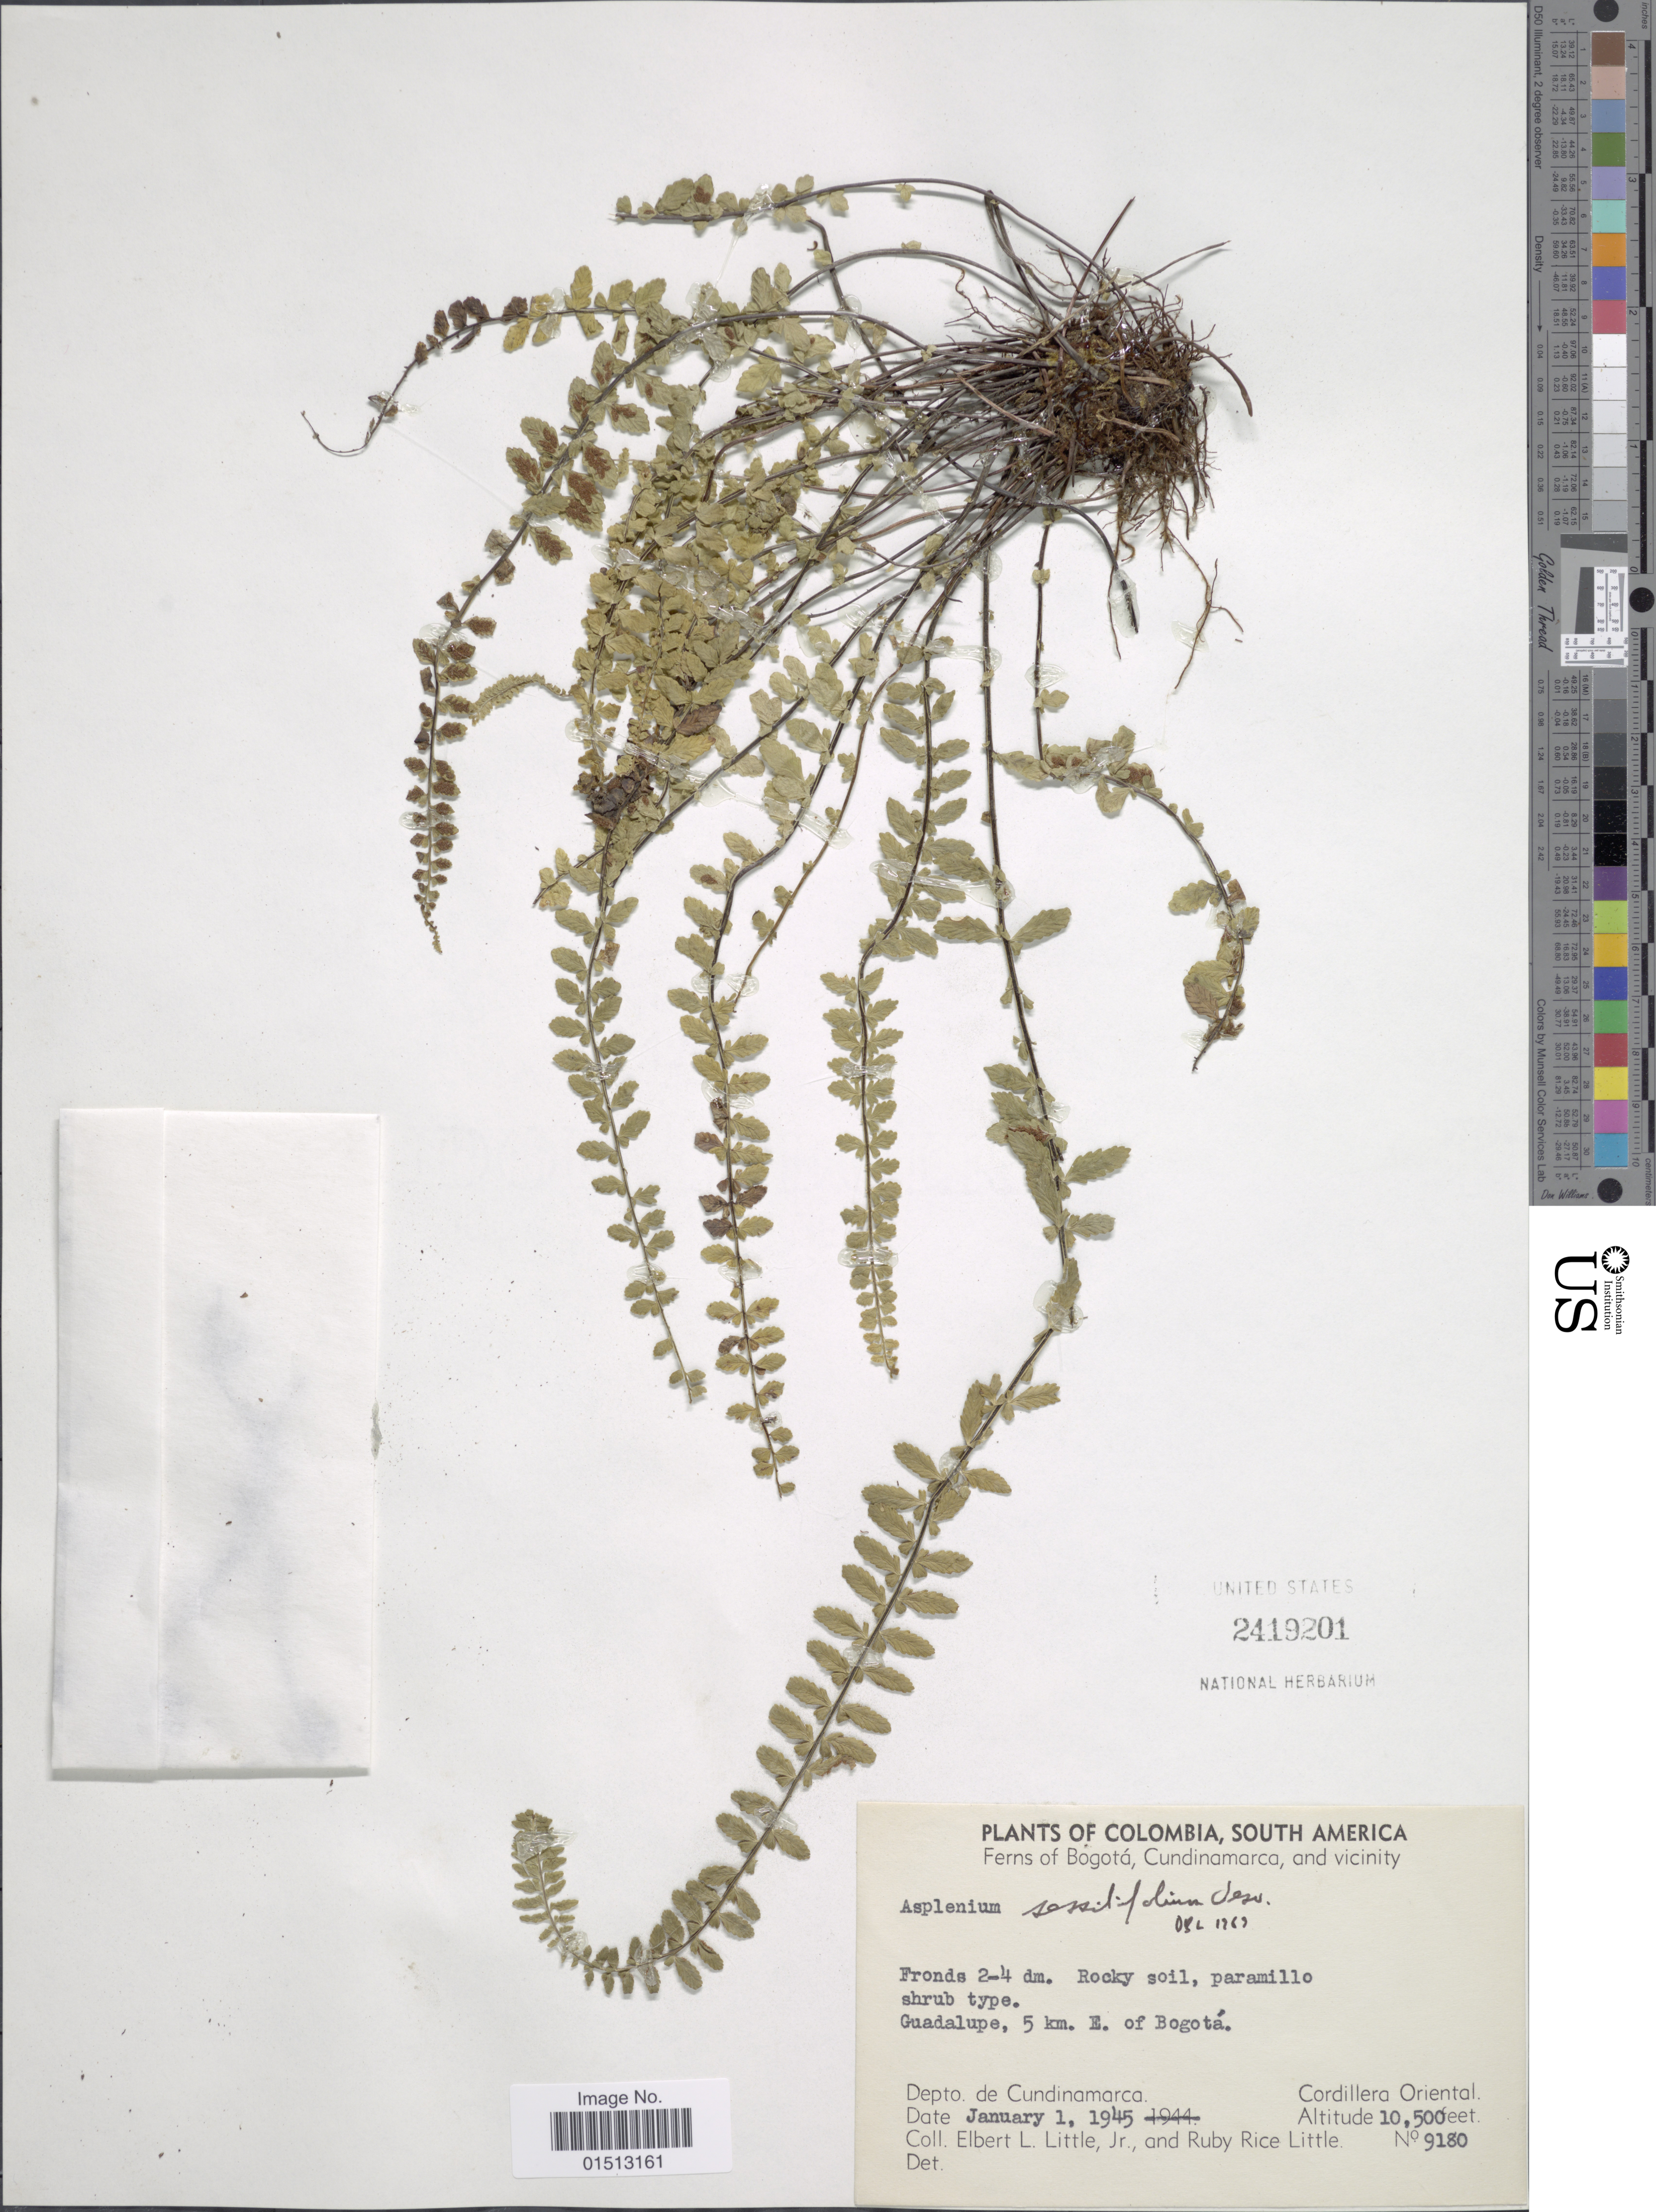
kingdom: Plantae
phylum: Tracheophyta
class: Polypodiopsida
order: Polypodiales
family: Aspleniaceae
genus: Asplenium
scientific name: Asplenium sessilifolium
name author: Desv.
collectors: E. L. Little & R. R. Little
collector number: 9180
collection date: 1945-01-01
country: Colombia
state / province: Cundinamarca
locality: Cordillera Oriental, Guadalupe, 5 km. E. of Bogotá.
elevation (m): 3200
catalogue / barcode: US 2419201